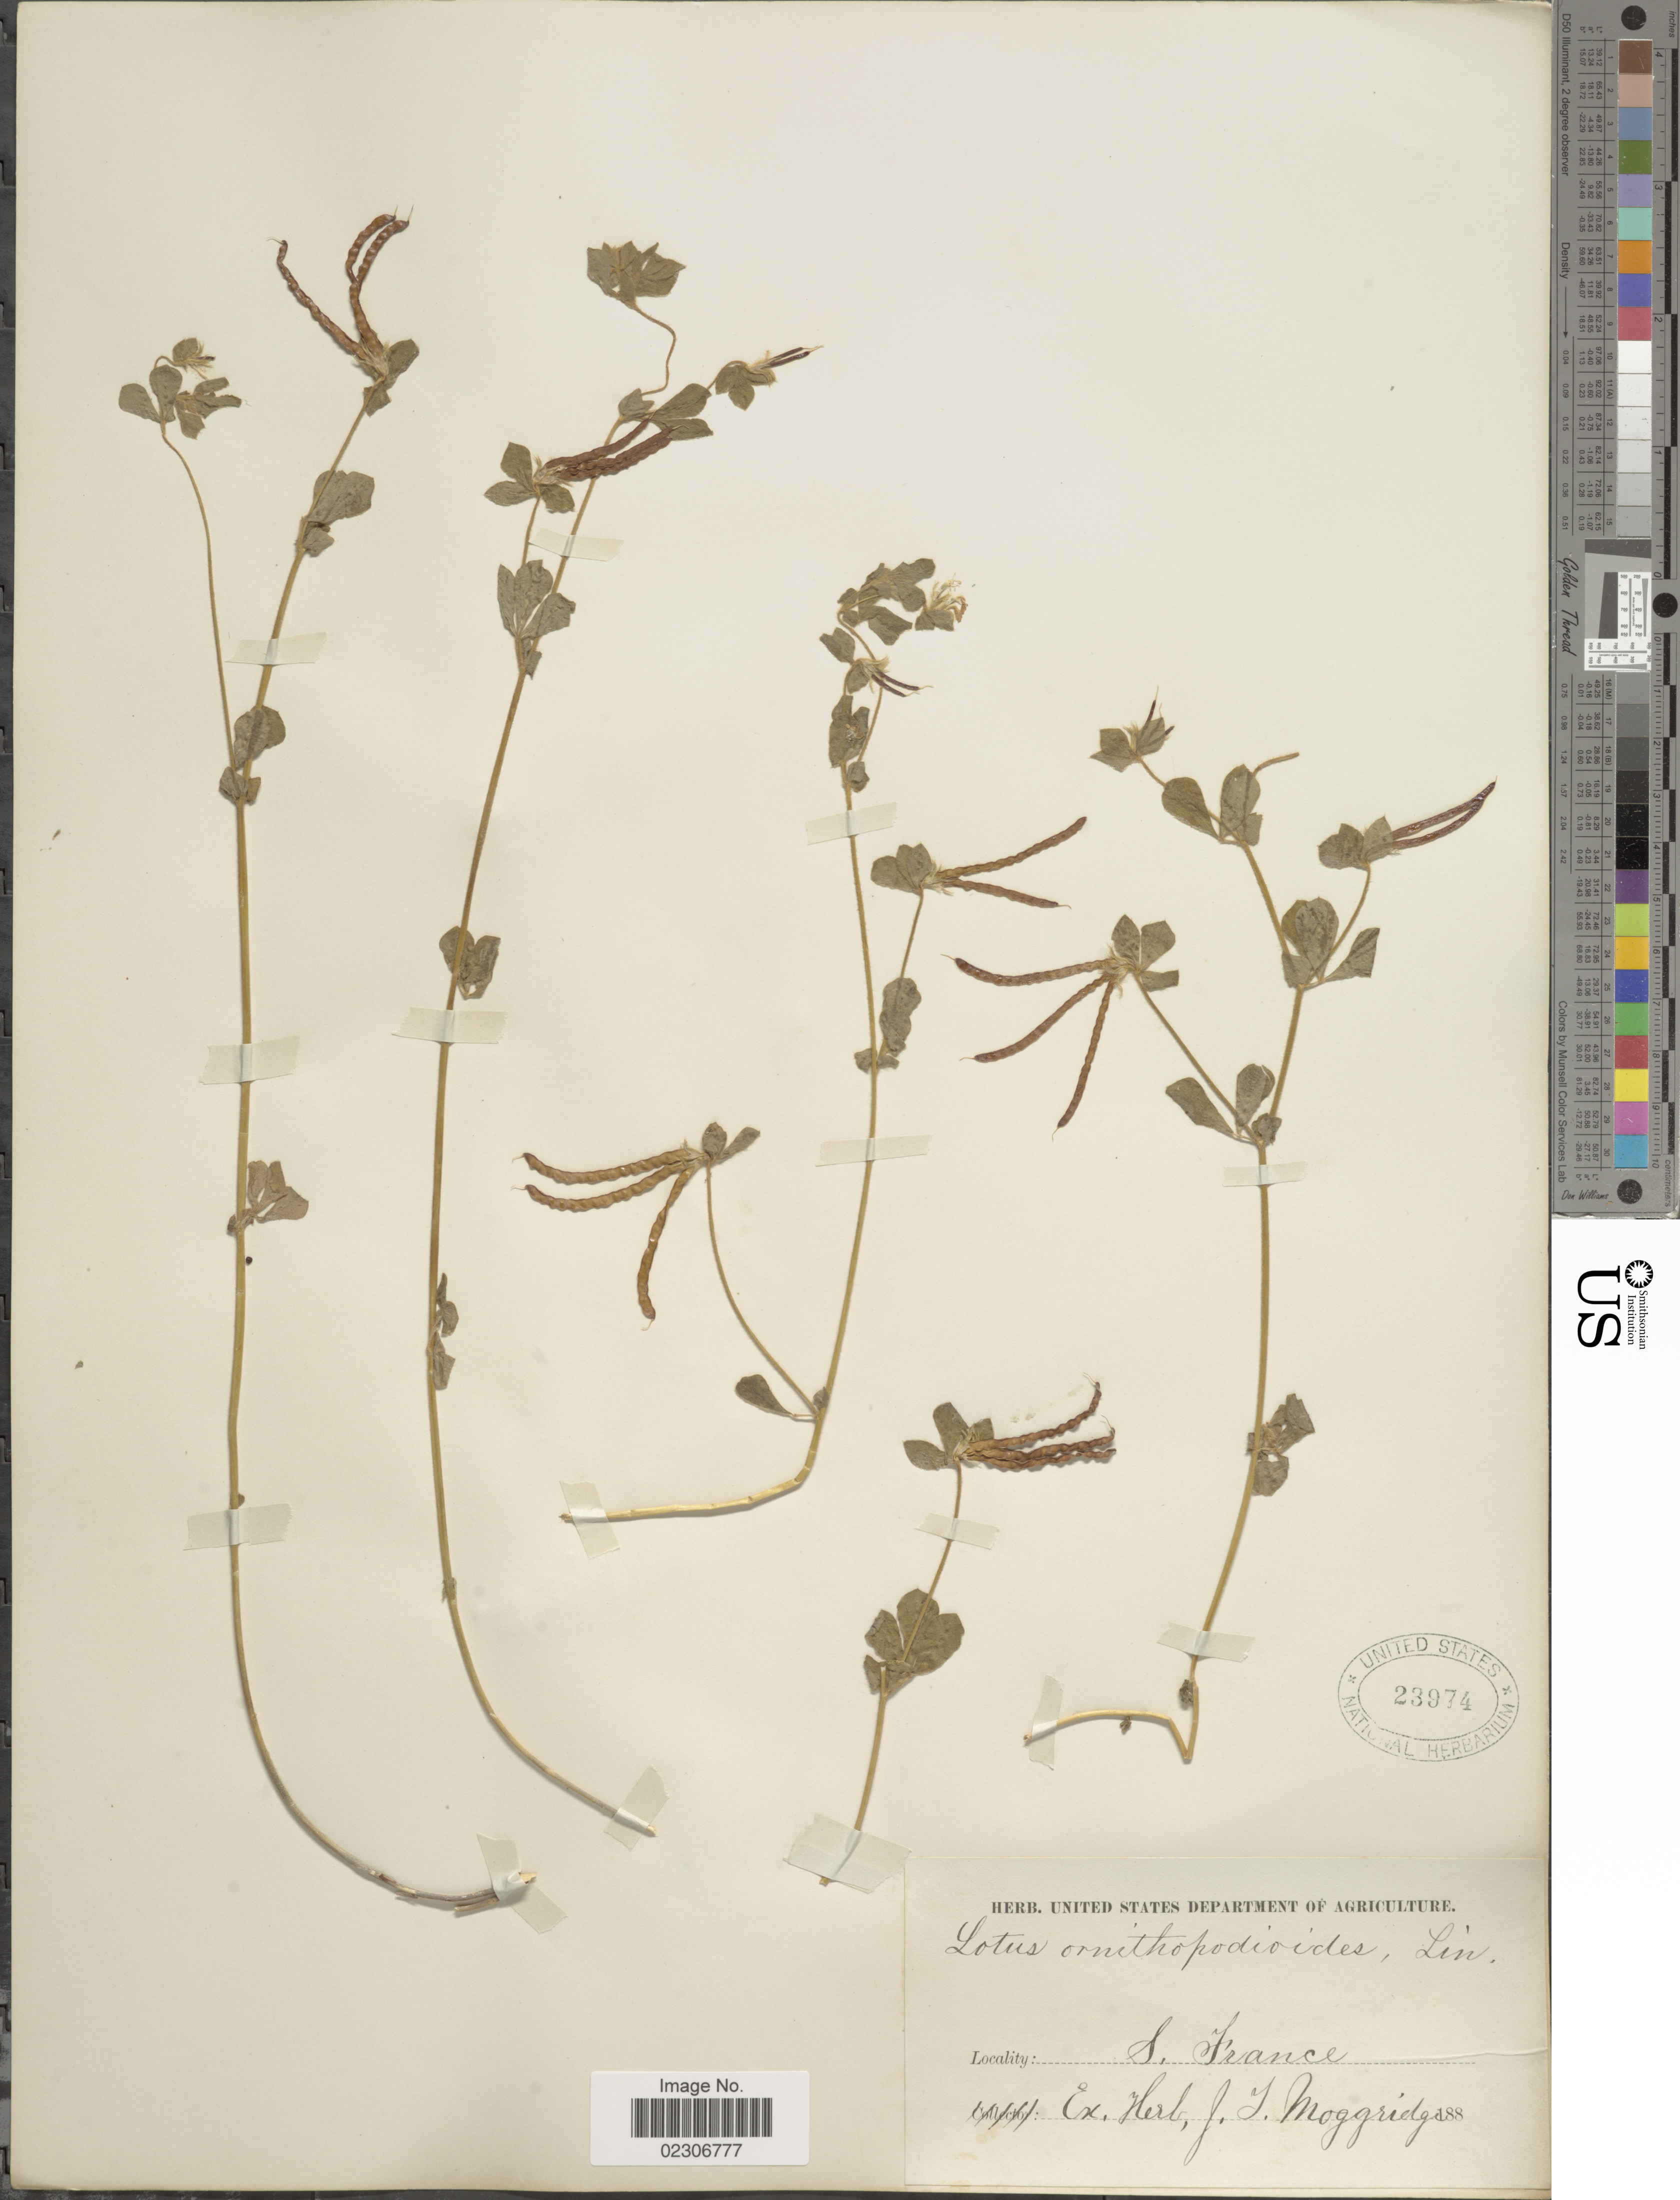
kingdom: Plantae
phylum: Tracheophyta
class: Magnoliopsida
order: Fabales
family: Fabaceae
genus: Lotus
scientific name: Lotus ornithopodioides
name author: L.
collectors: ex herb. J.T. Moggridge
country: France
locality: S. France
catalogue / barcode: US 23974